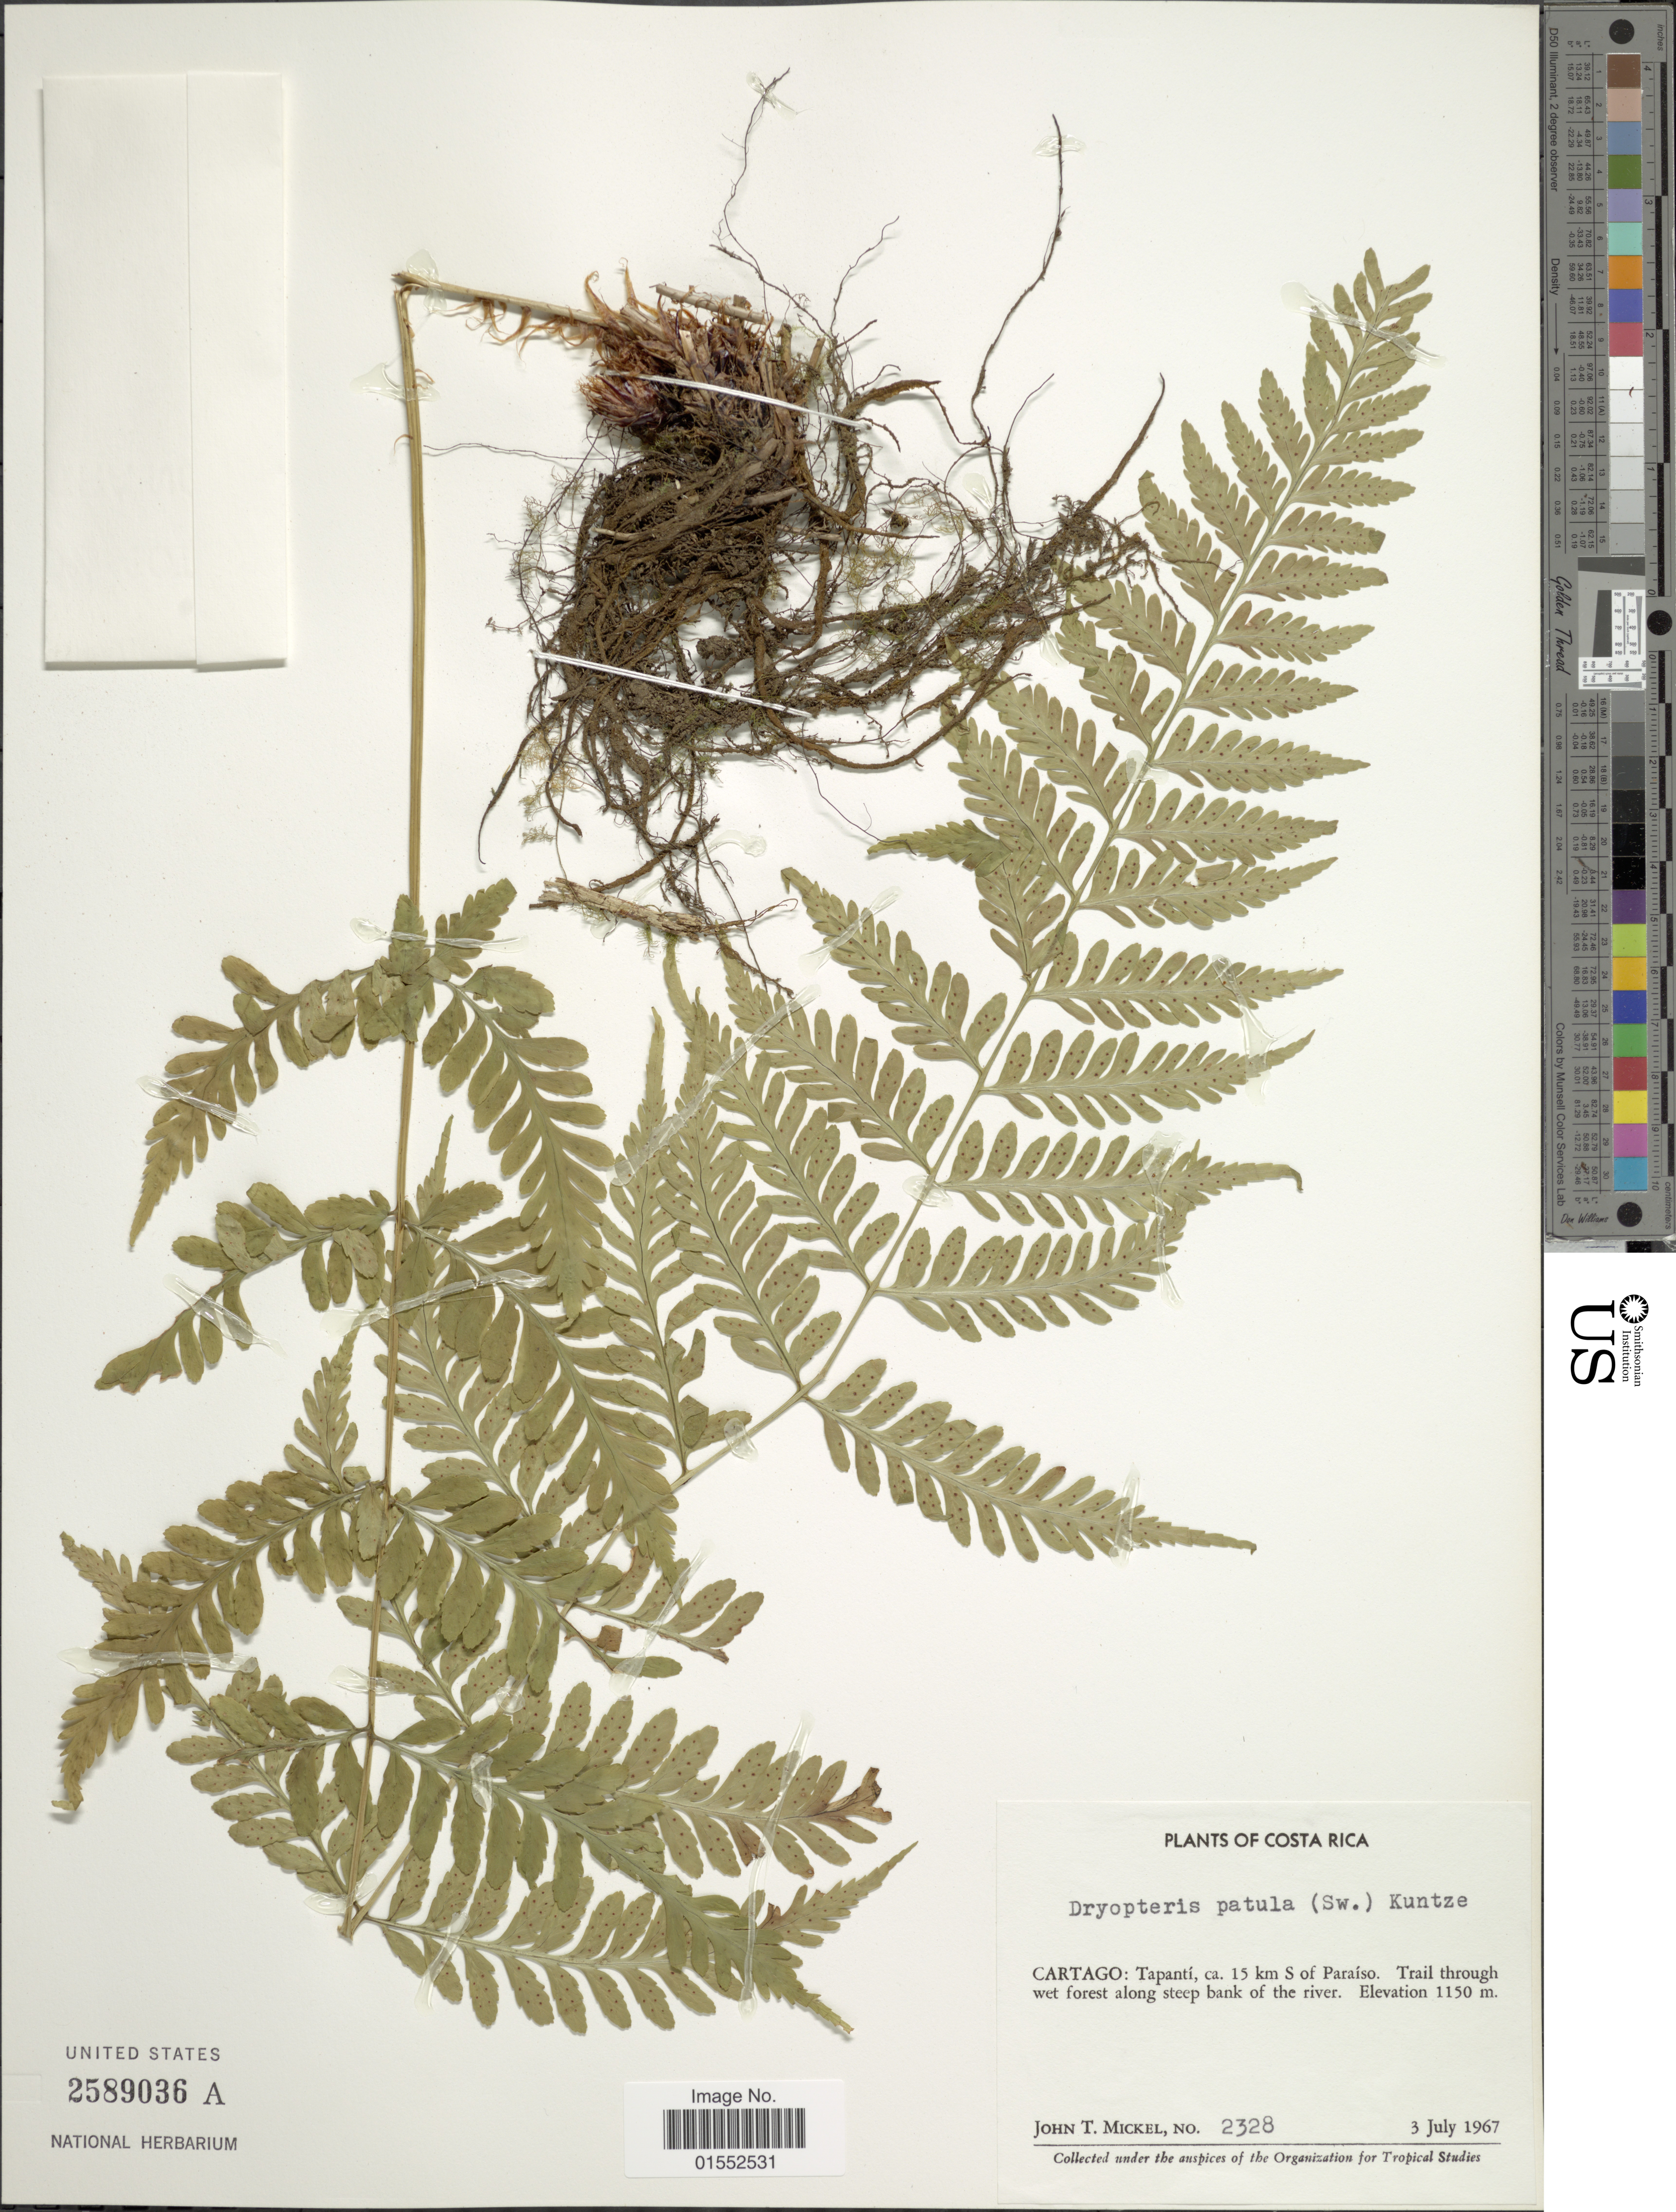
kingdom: Plantae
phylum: Tracheophyta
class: Polypodiopsida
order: Polypodiales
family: Dryopteridaceae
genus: Dryopteris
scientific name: Dryopteris patula var. serrata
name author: (Mett.) C.V. Morton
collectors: J. T. Mickel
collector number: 2328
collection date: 1967-07-03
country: Costa Rica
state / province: Cartago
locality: Costa Rica. Cartago: Tapani, 15 km S of Paraiso. Trail through wet forest along steep bank of the river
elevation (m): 1150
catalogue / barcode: US 2589036A